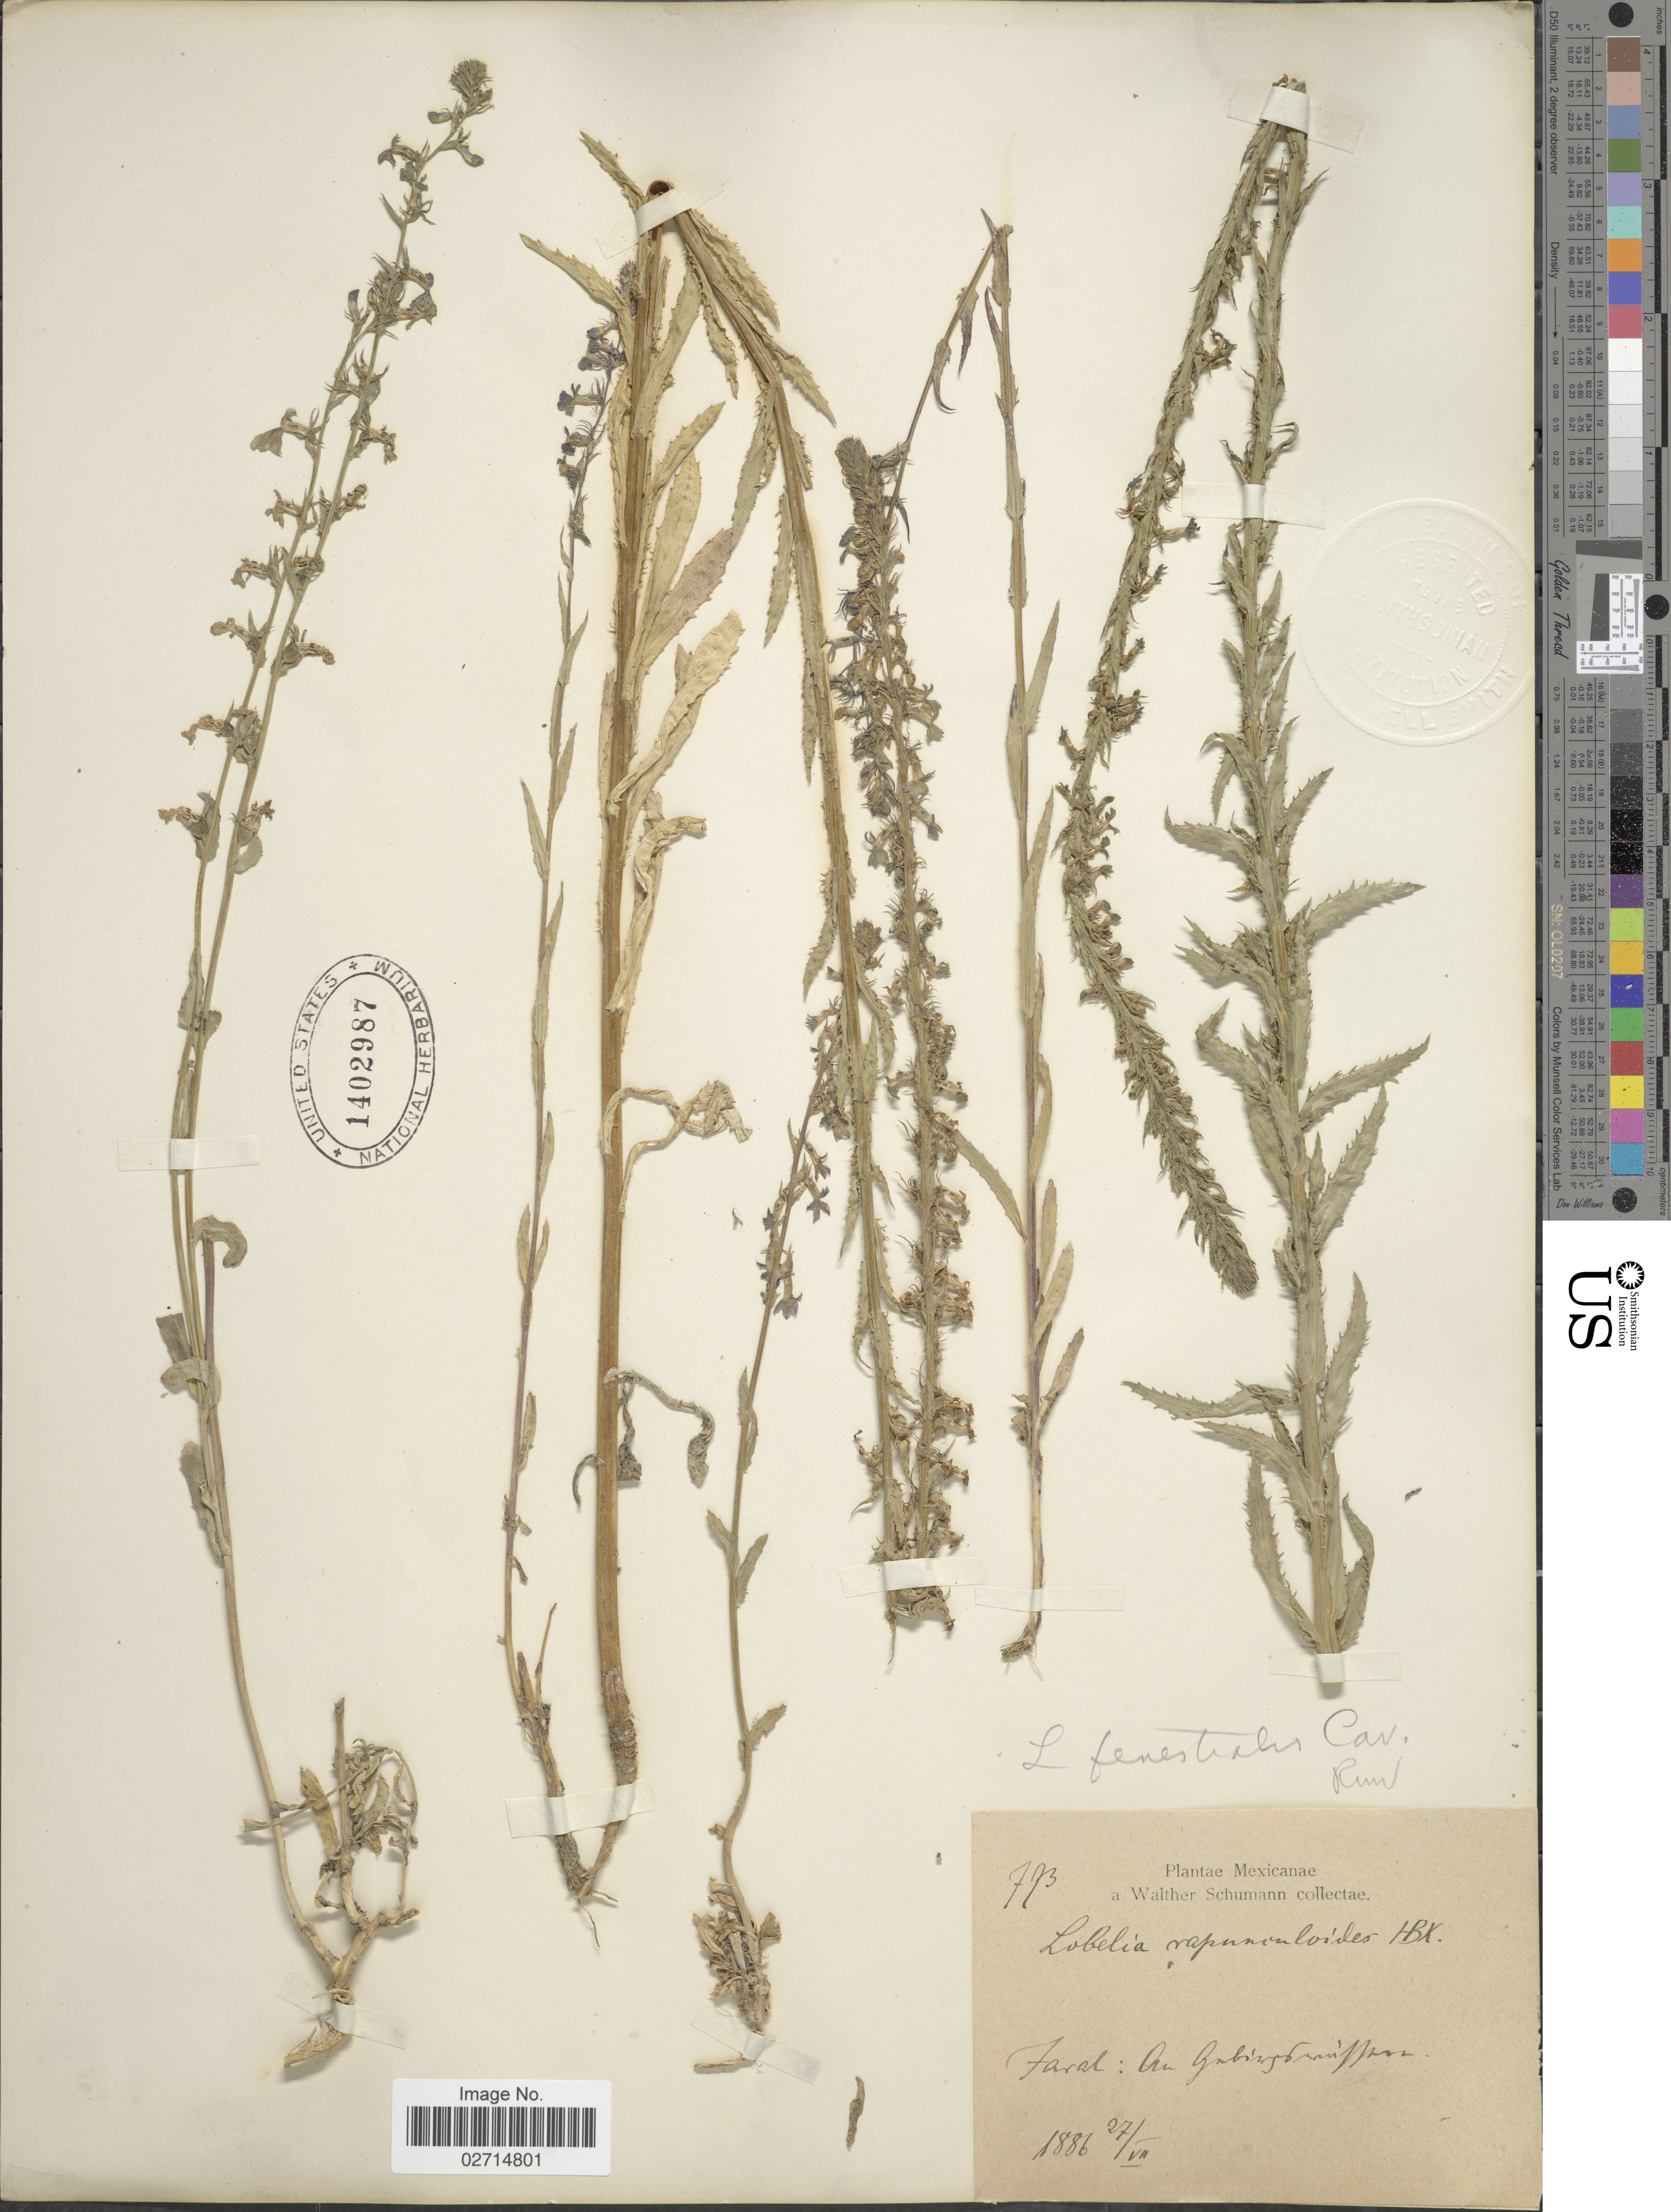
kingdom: Plantae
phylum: Tracheophyta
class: Magnoliopsida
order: Asterales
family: Campanulaceae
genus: Lobelia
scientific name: Lobelia fenestralis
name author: Cav.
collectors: W. Schumann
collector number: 773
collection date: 1886-07-27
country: Mexico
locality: Faral: Am Gabirgbruis Mar. [interpreted]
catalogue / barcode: US 1402987